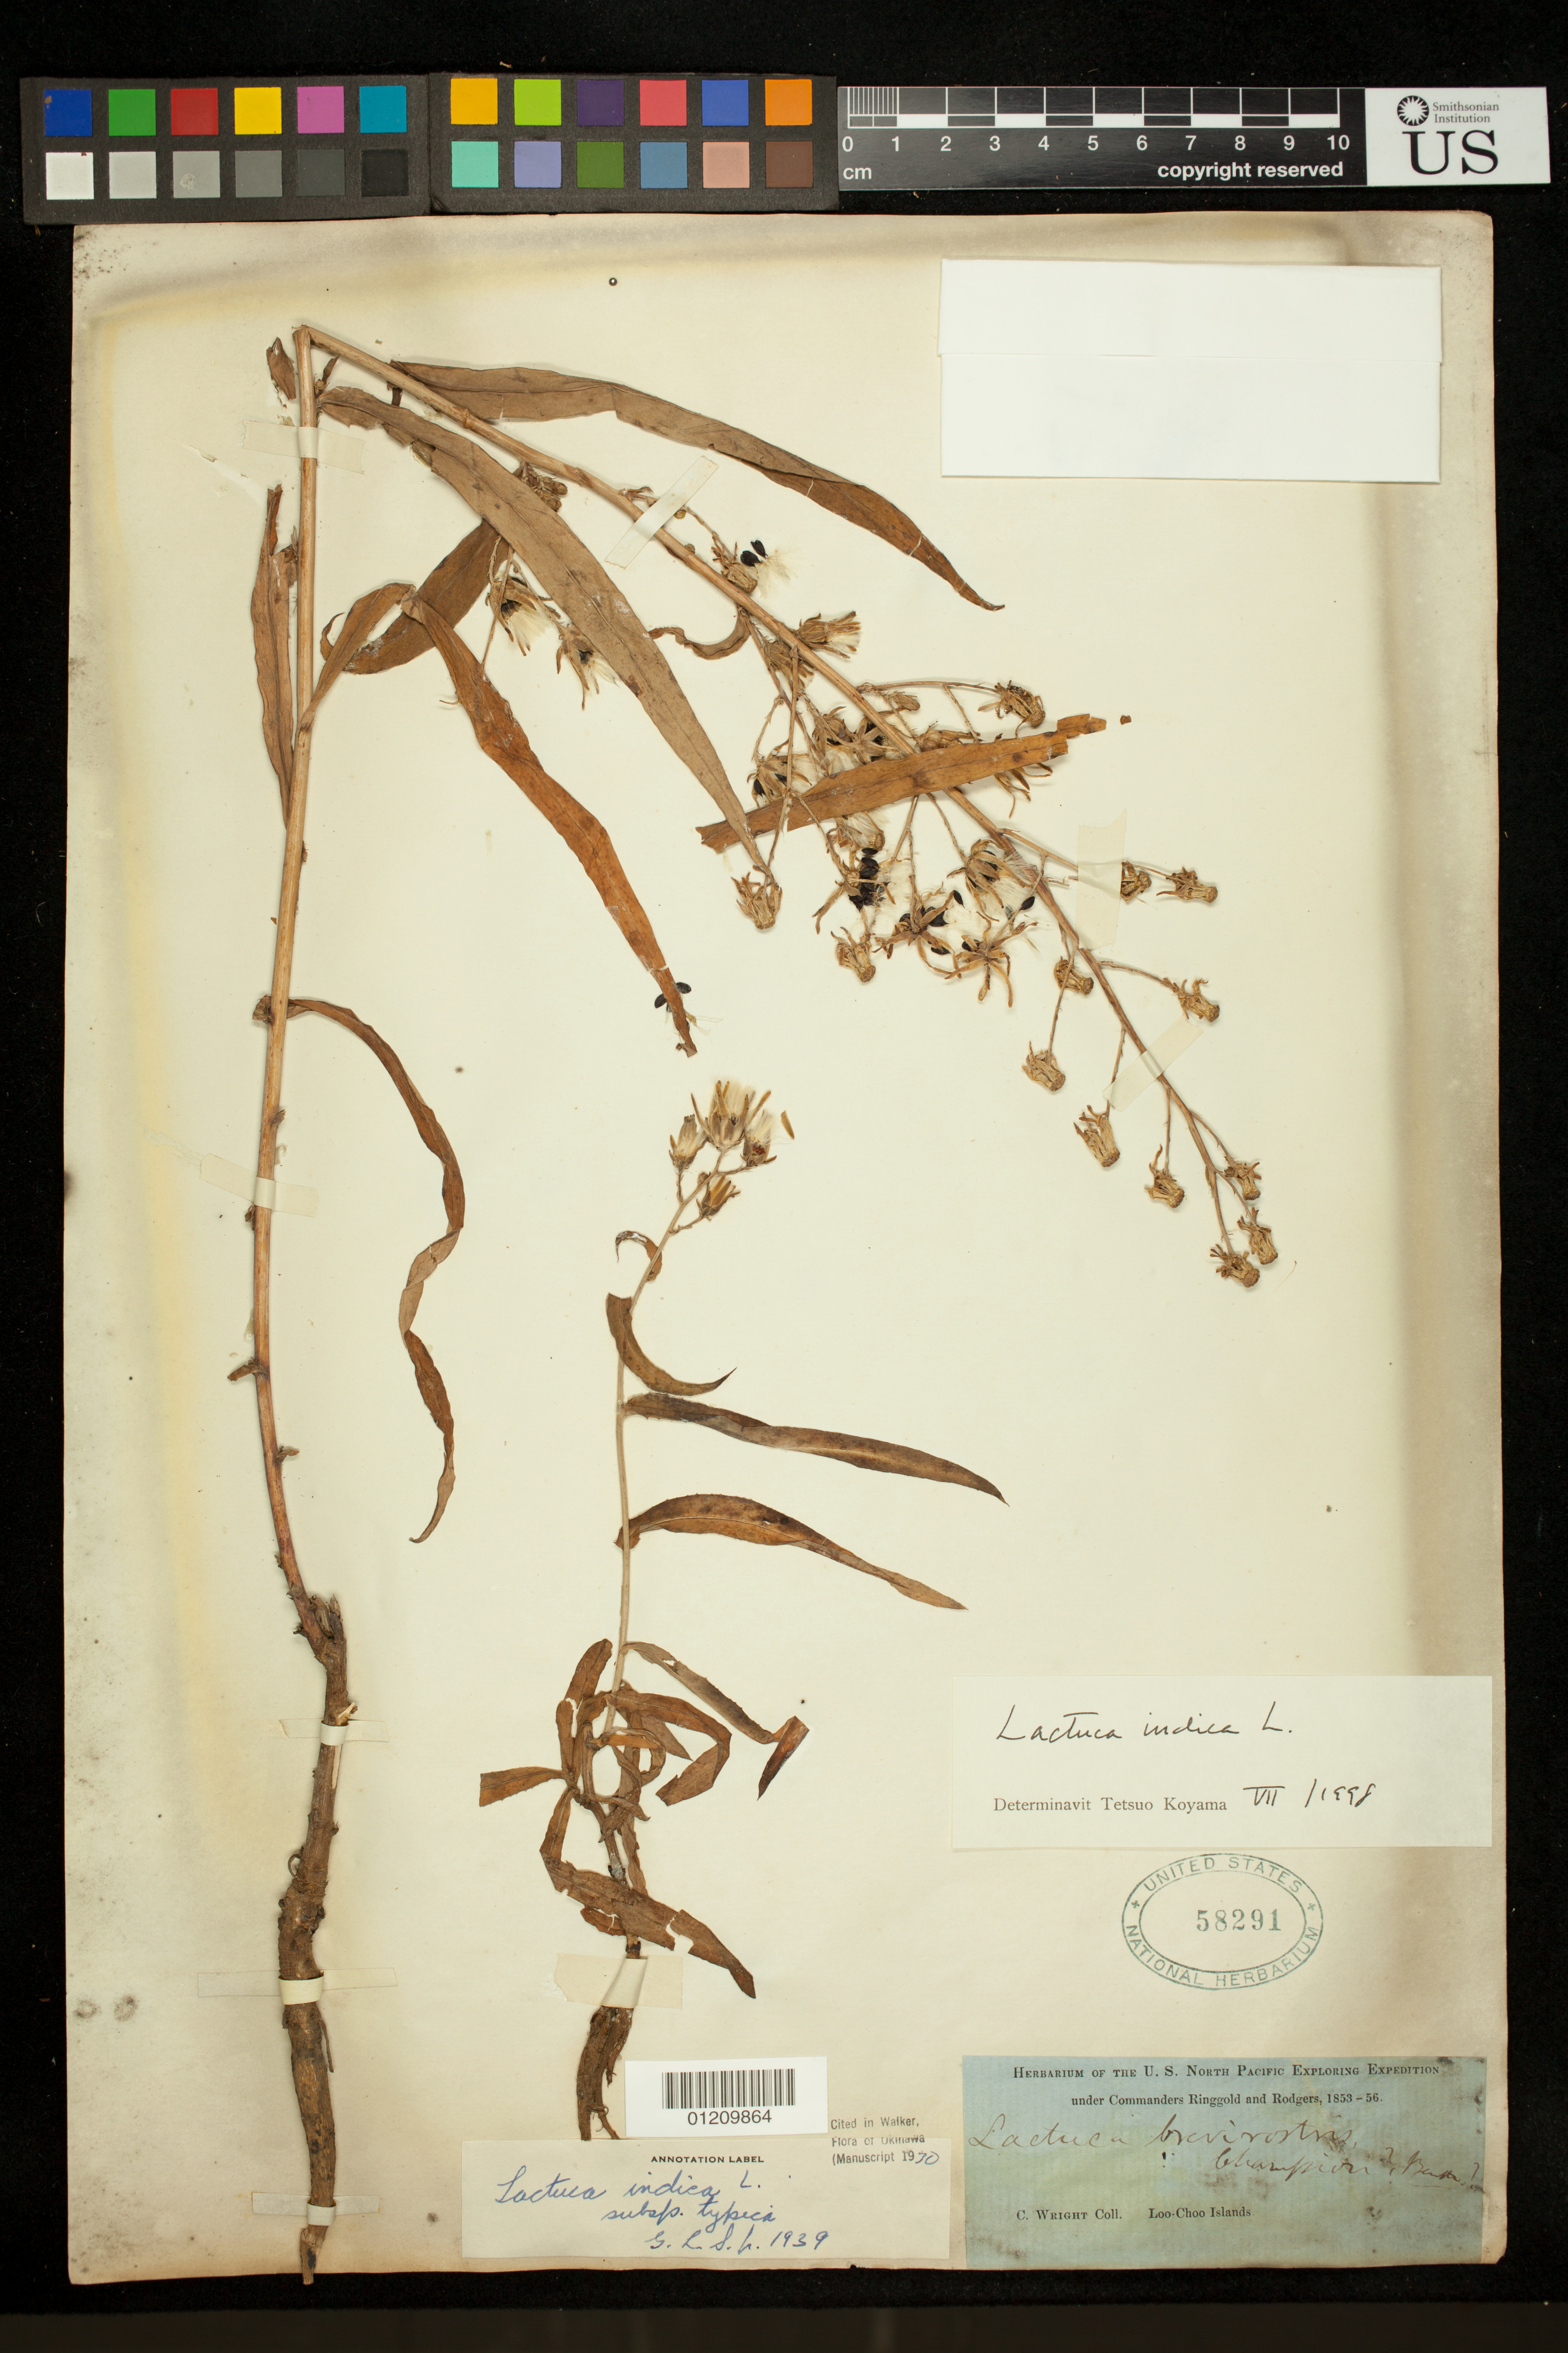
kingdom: Plantae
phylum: Tracheophyta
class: Magnoliopsida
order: Asterales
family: Asteraceae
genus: Lactuca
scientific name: Lactuca indica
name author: L.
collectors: C. Wright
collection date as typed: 1853 to -- --- 1856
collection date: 1853/1856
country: Japan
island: Ryukyu Islands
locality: Loo Choo Islands.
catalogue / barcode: US 58291